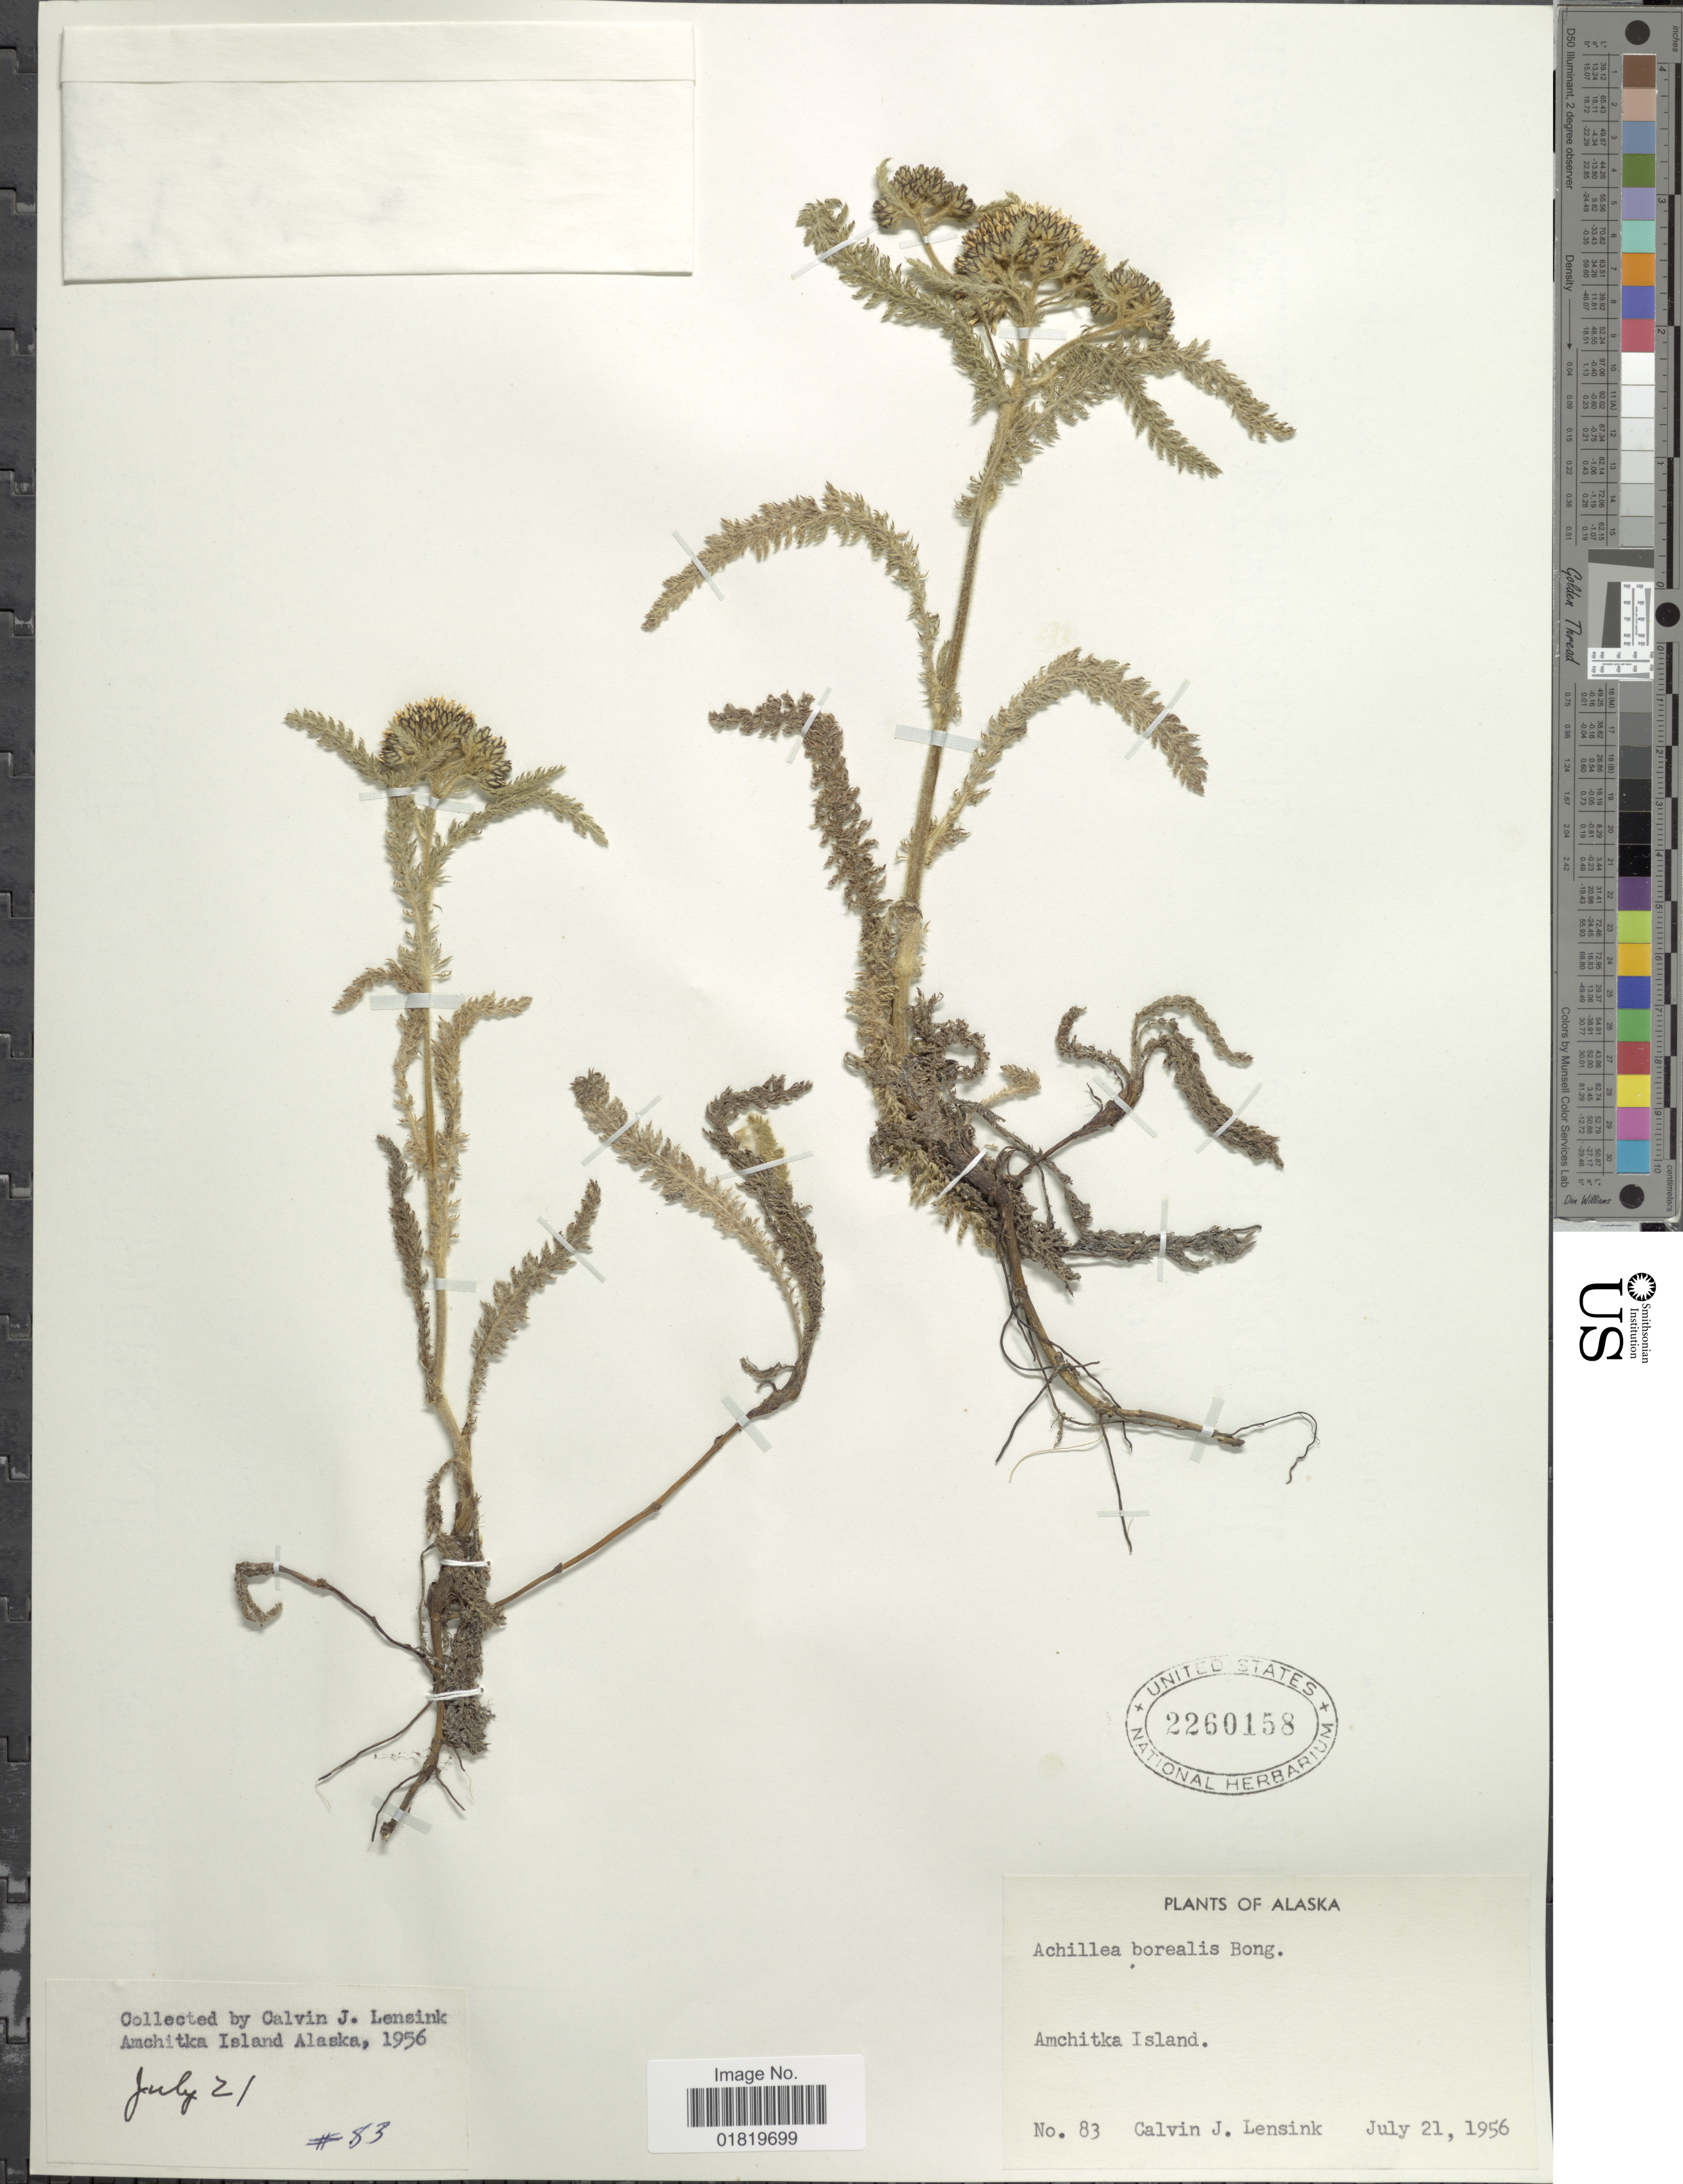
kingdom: Plantae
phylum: Tracheophyta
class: Magnoliopsida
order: Asterales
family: Asteraceae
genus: Achillea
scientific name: Achillea borealis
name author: Bong.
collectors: C. Lensink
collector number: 83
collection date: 1956-07-21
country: United States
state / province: Alaska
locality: Amchitka Island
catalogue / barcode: US 2260158